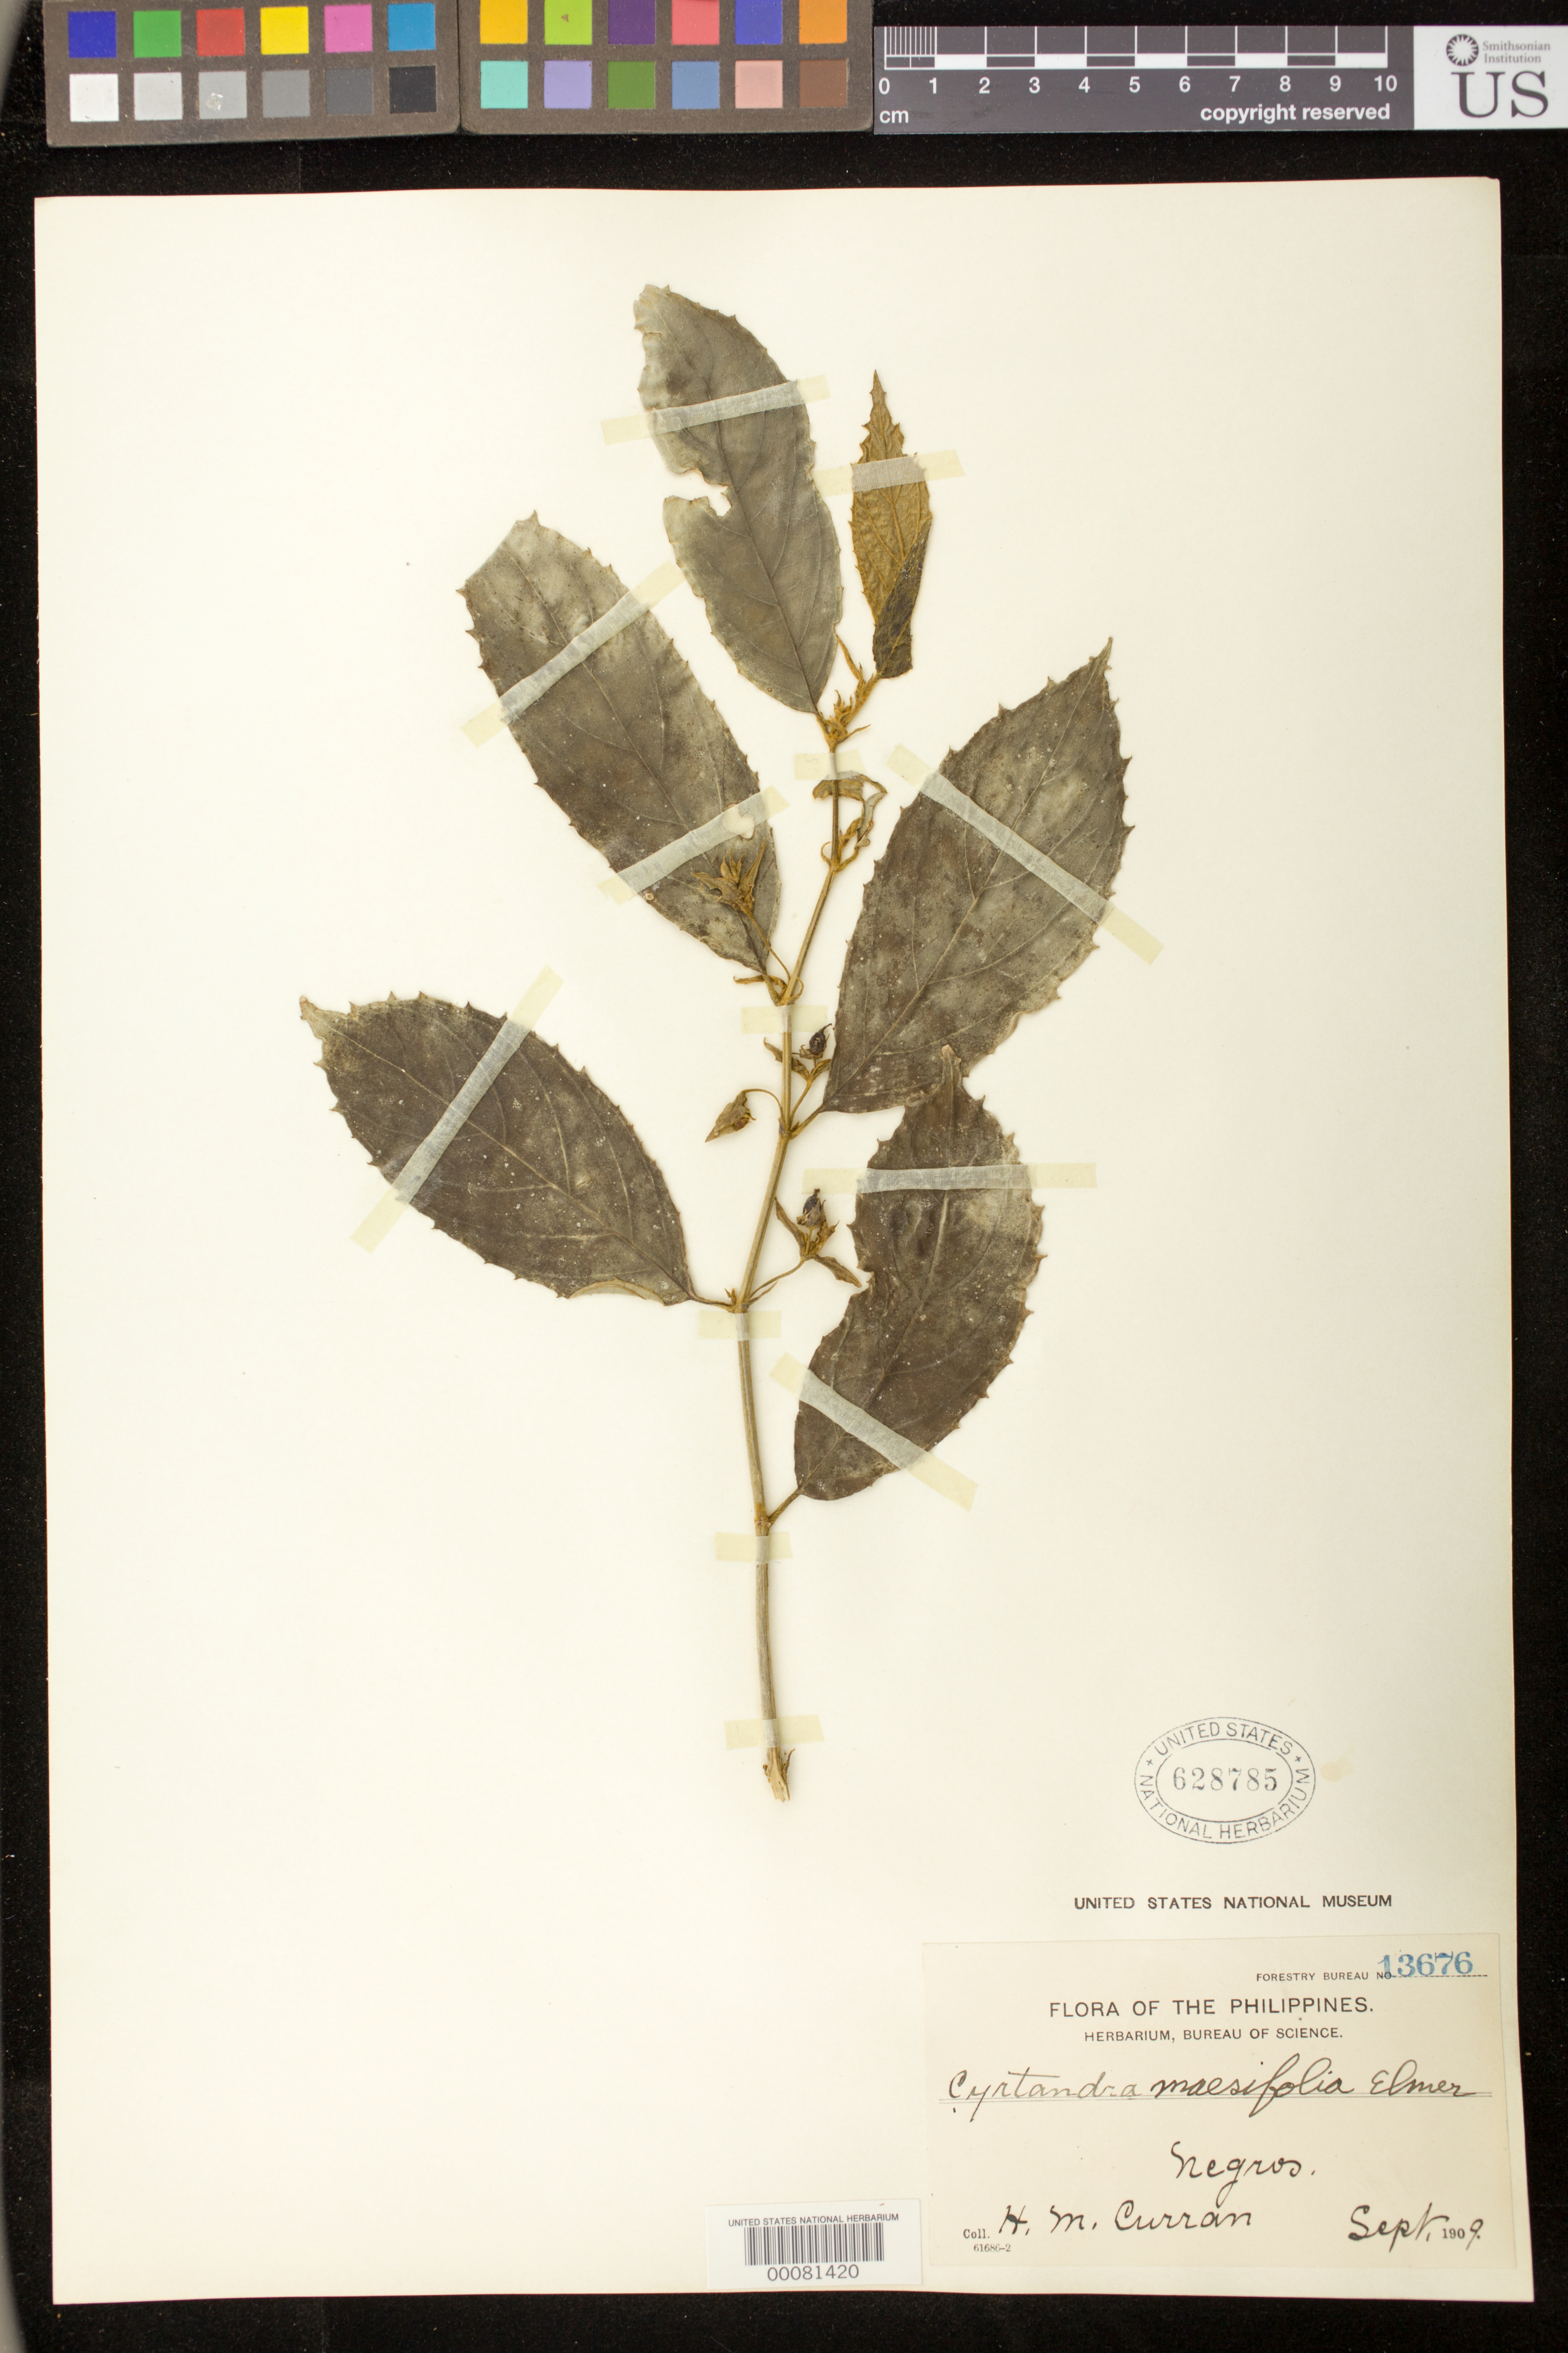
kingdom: Plantae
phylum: Tracheophyta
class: Magnoliopsida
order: Lamiales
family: Gesneriaceae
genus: Cyrtandra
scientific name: Cyrtandra maesifolia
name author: Elmer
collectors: H. M. Curran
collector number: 13676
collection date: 1909-09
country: Philippines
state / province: Central Visayas / Western Visayas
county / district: Negros Occidental / Negros Oriental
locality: Negros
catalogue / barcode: US 628785